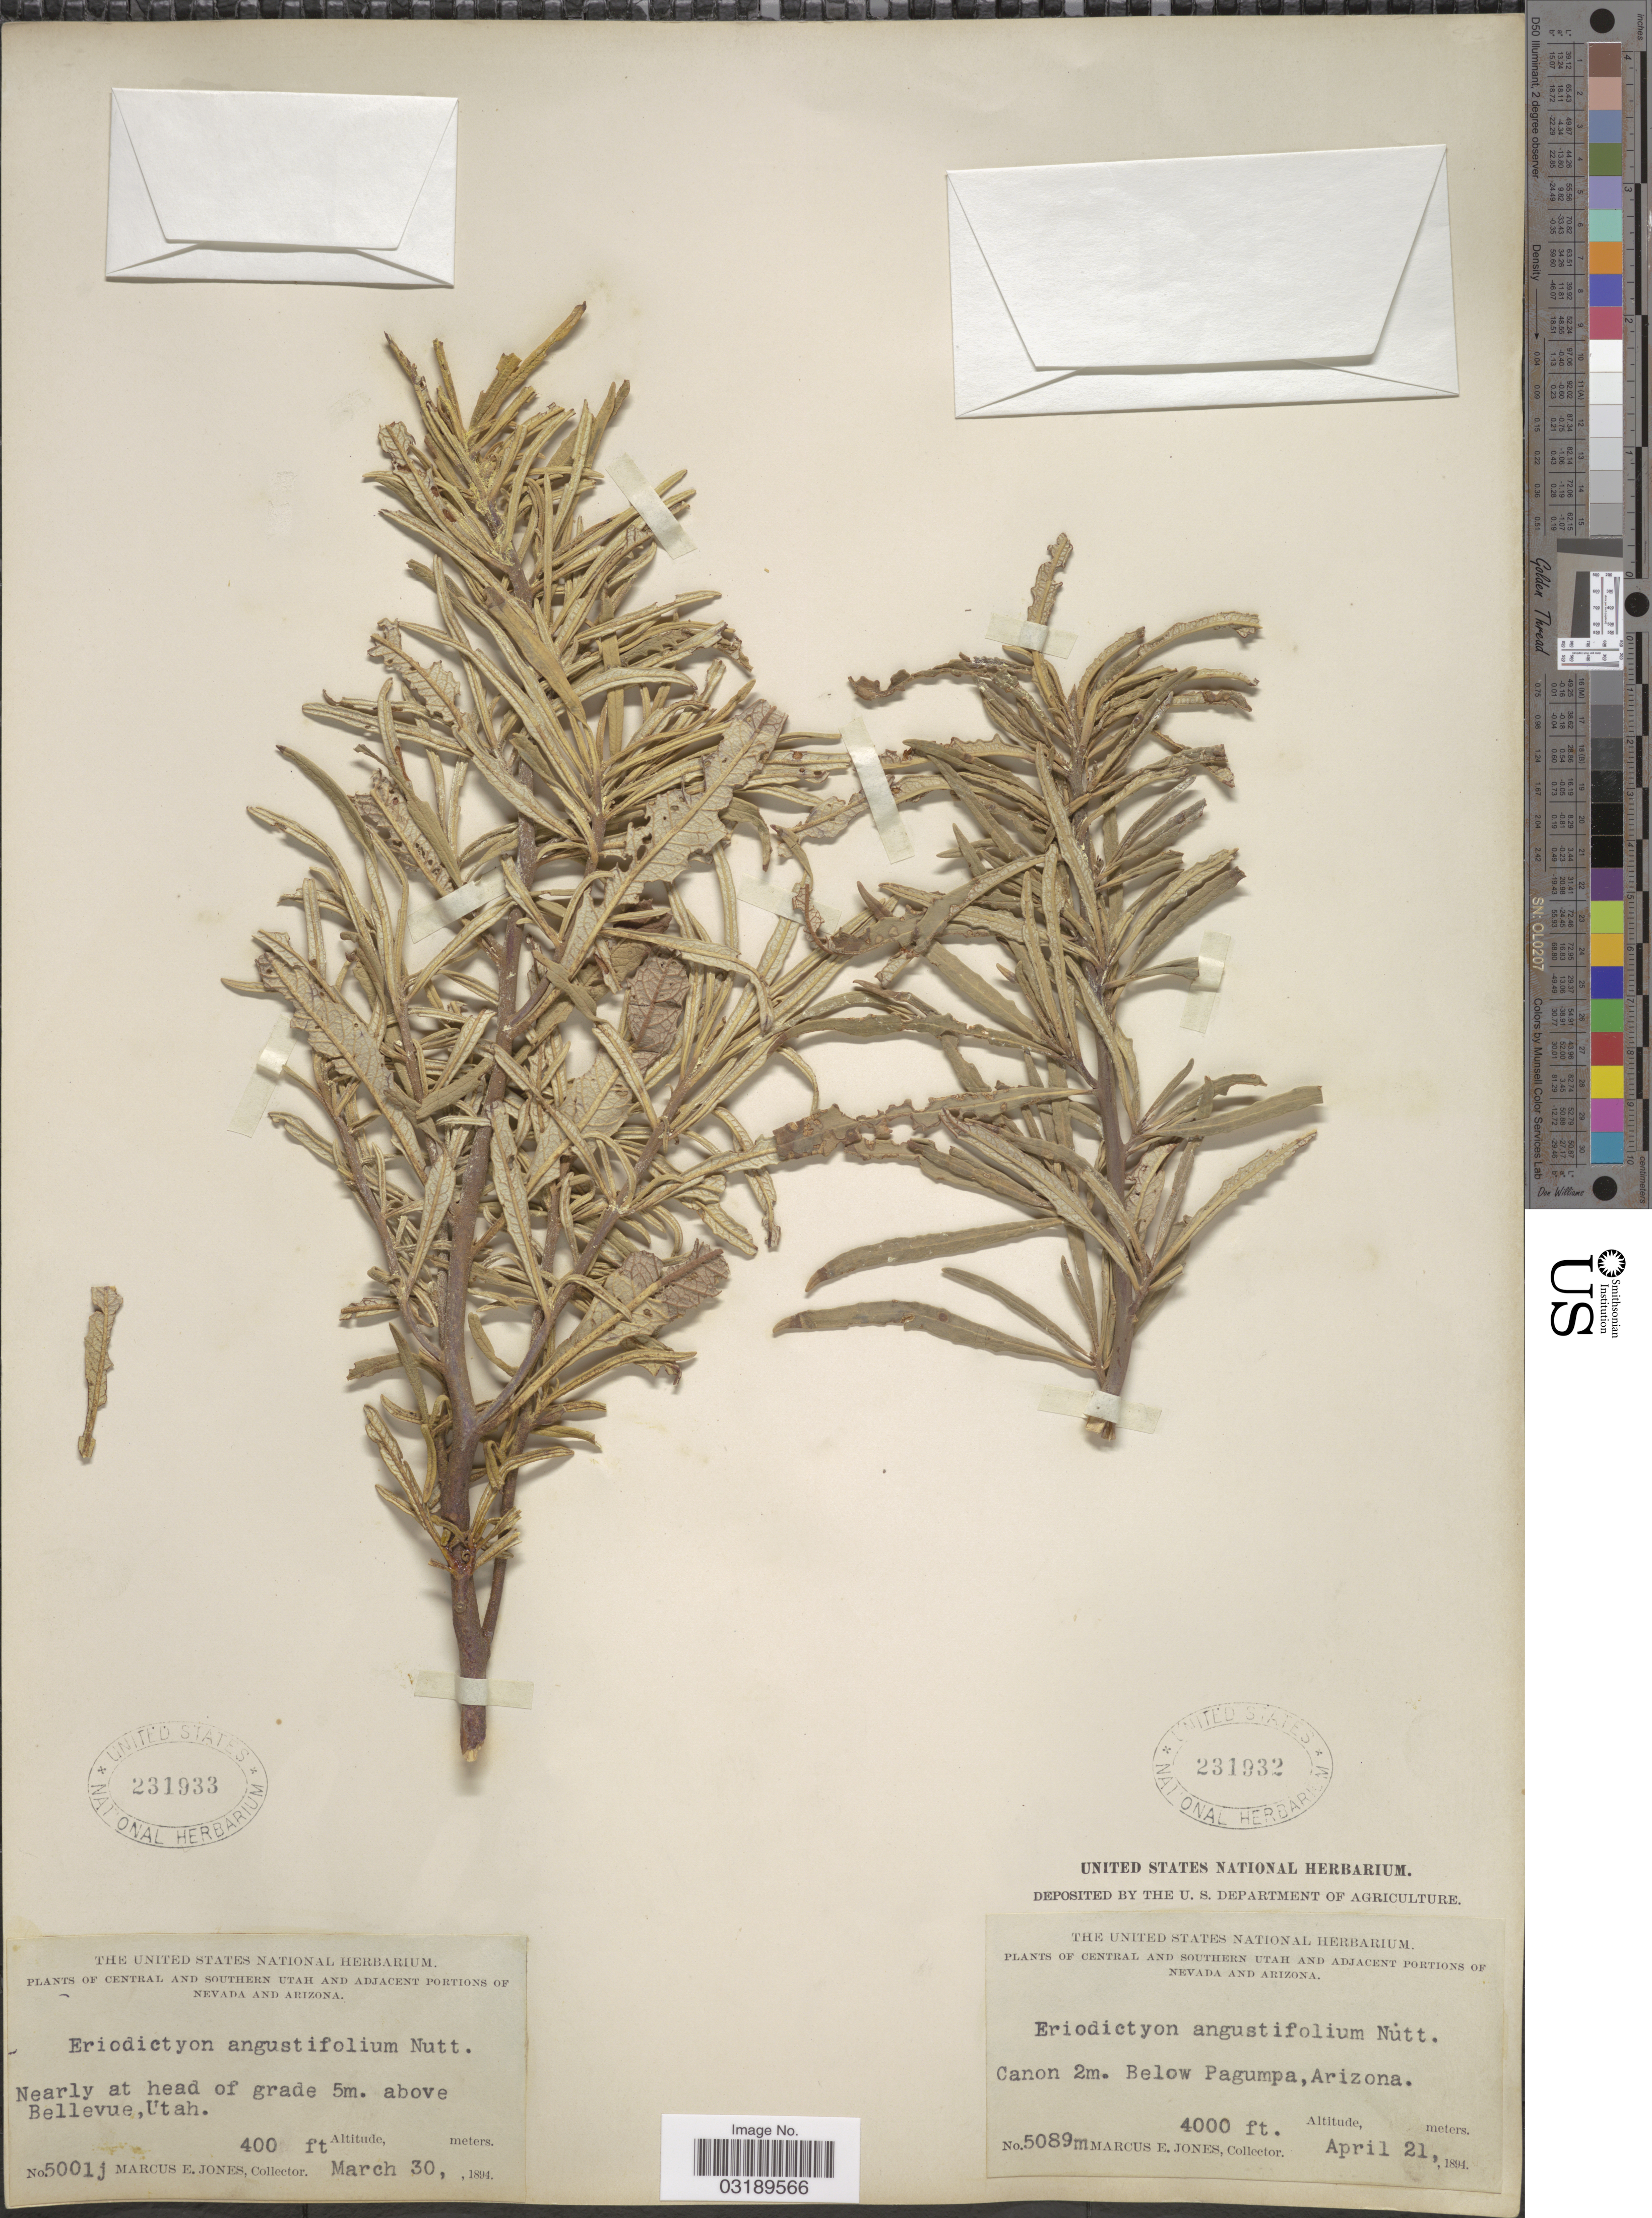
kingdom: Plantae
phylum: Tracheophyta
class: Magnoliopsida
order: Boraginales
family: Namaceae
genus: Eriodictyon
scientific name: Eriodictyon angustifolium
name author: Nutt.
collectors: M. E. Jones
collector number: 5001j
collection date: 1894-03-30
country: United States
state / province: Utah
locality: Central and Southern Utah. Nearly at head of grade 5m. above Bellevue.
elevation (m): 122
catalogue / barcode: US 231933